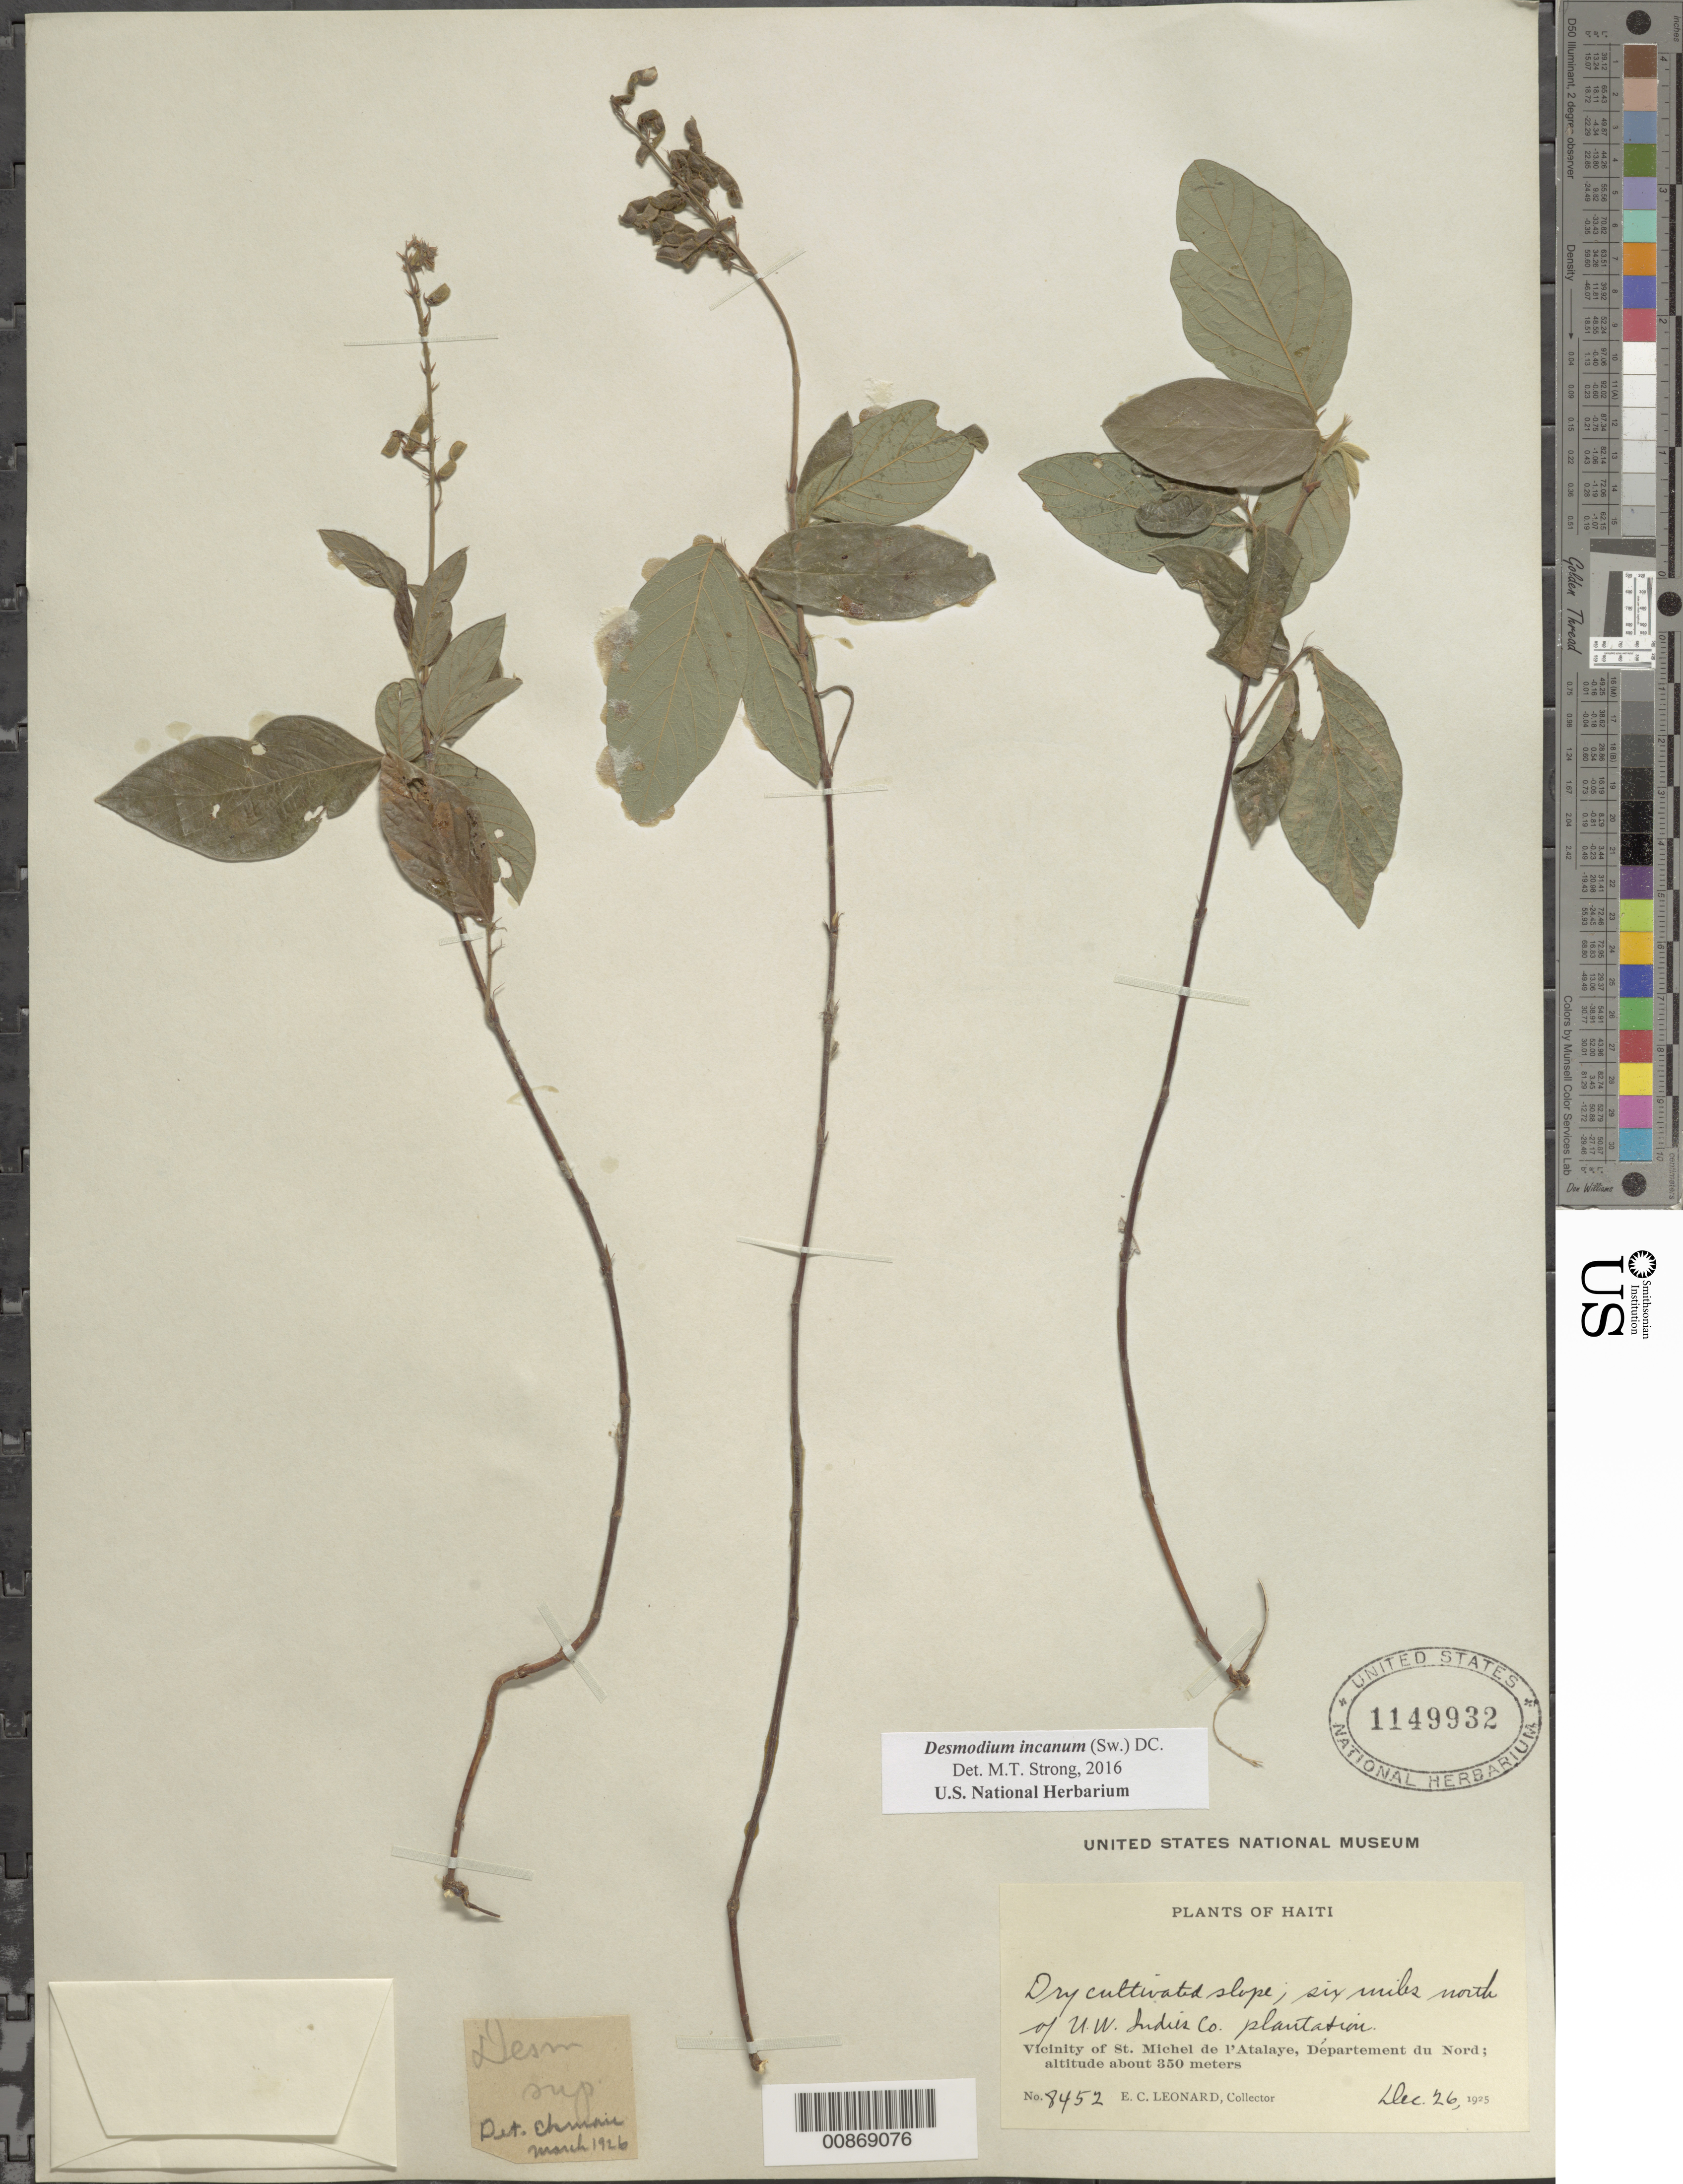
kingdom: Plantae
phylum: Tracheophyta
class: Magnoliopsida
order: Fabales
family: Fabaceae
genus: Desmodium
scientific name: Desmodium incanum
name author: (Sw.) DC.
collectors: E. C. Leonard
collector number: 8452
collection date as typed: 26 Dec 1925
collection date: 1925-12-26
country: Haiti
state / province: Nord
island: Hispaniola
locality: Vicinity of St. Michel de l'Atalaye, six miles north of U. West Indies Co. plantation.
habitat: Dry cultivated slope.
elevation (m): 350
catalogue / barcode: US 1149932